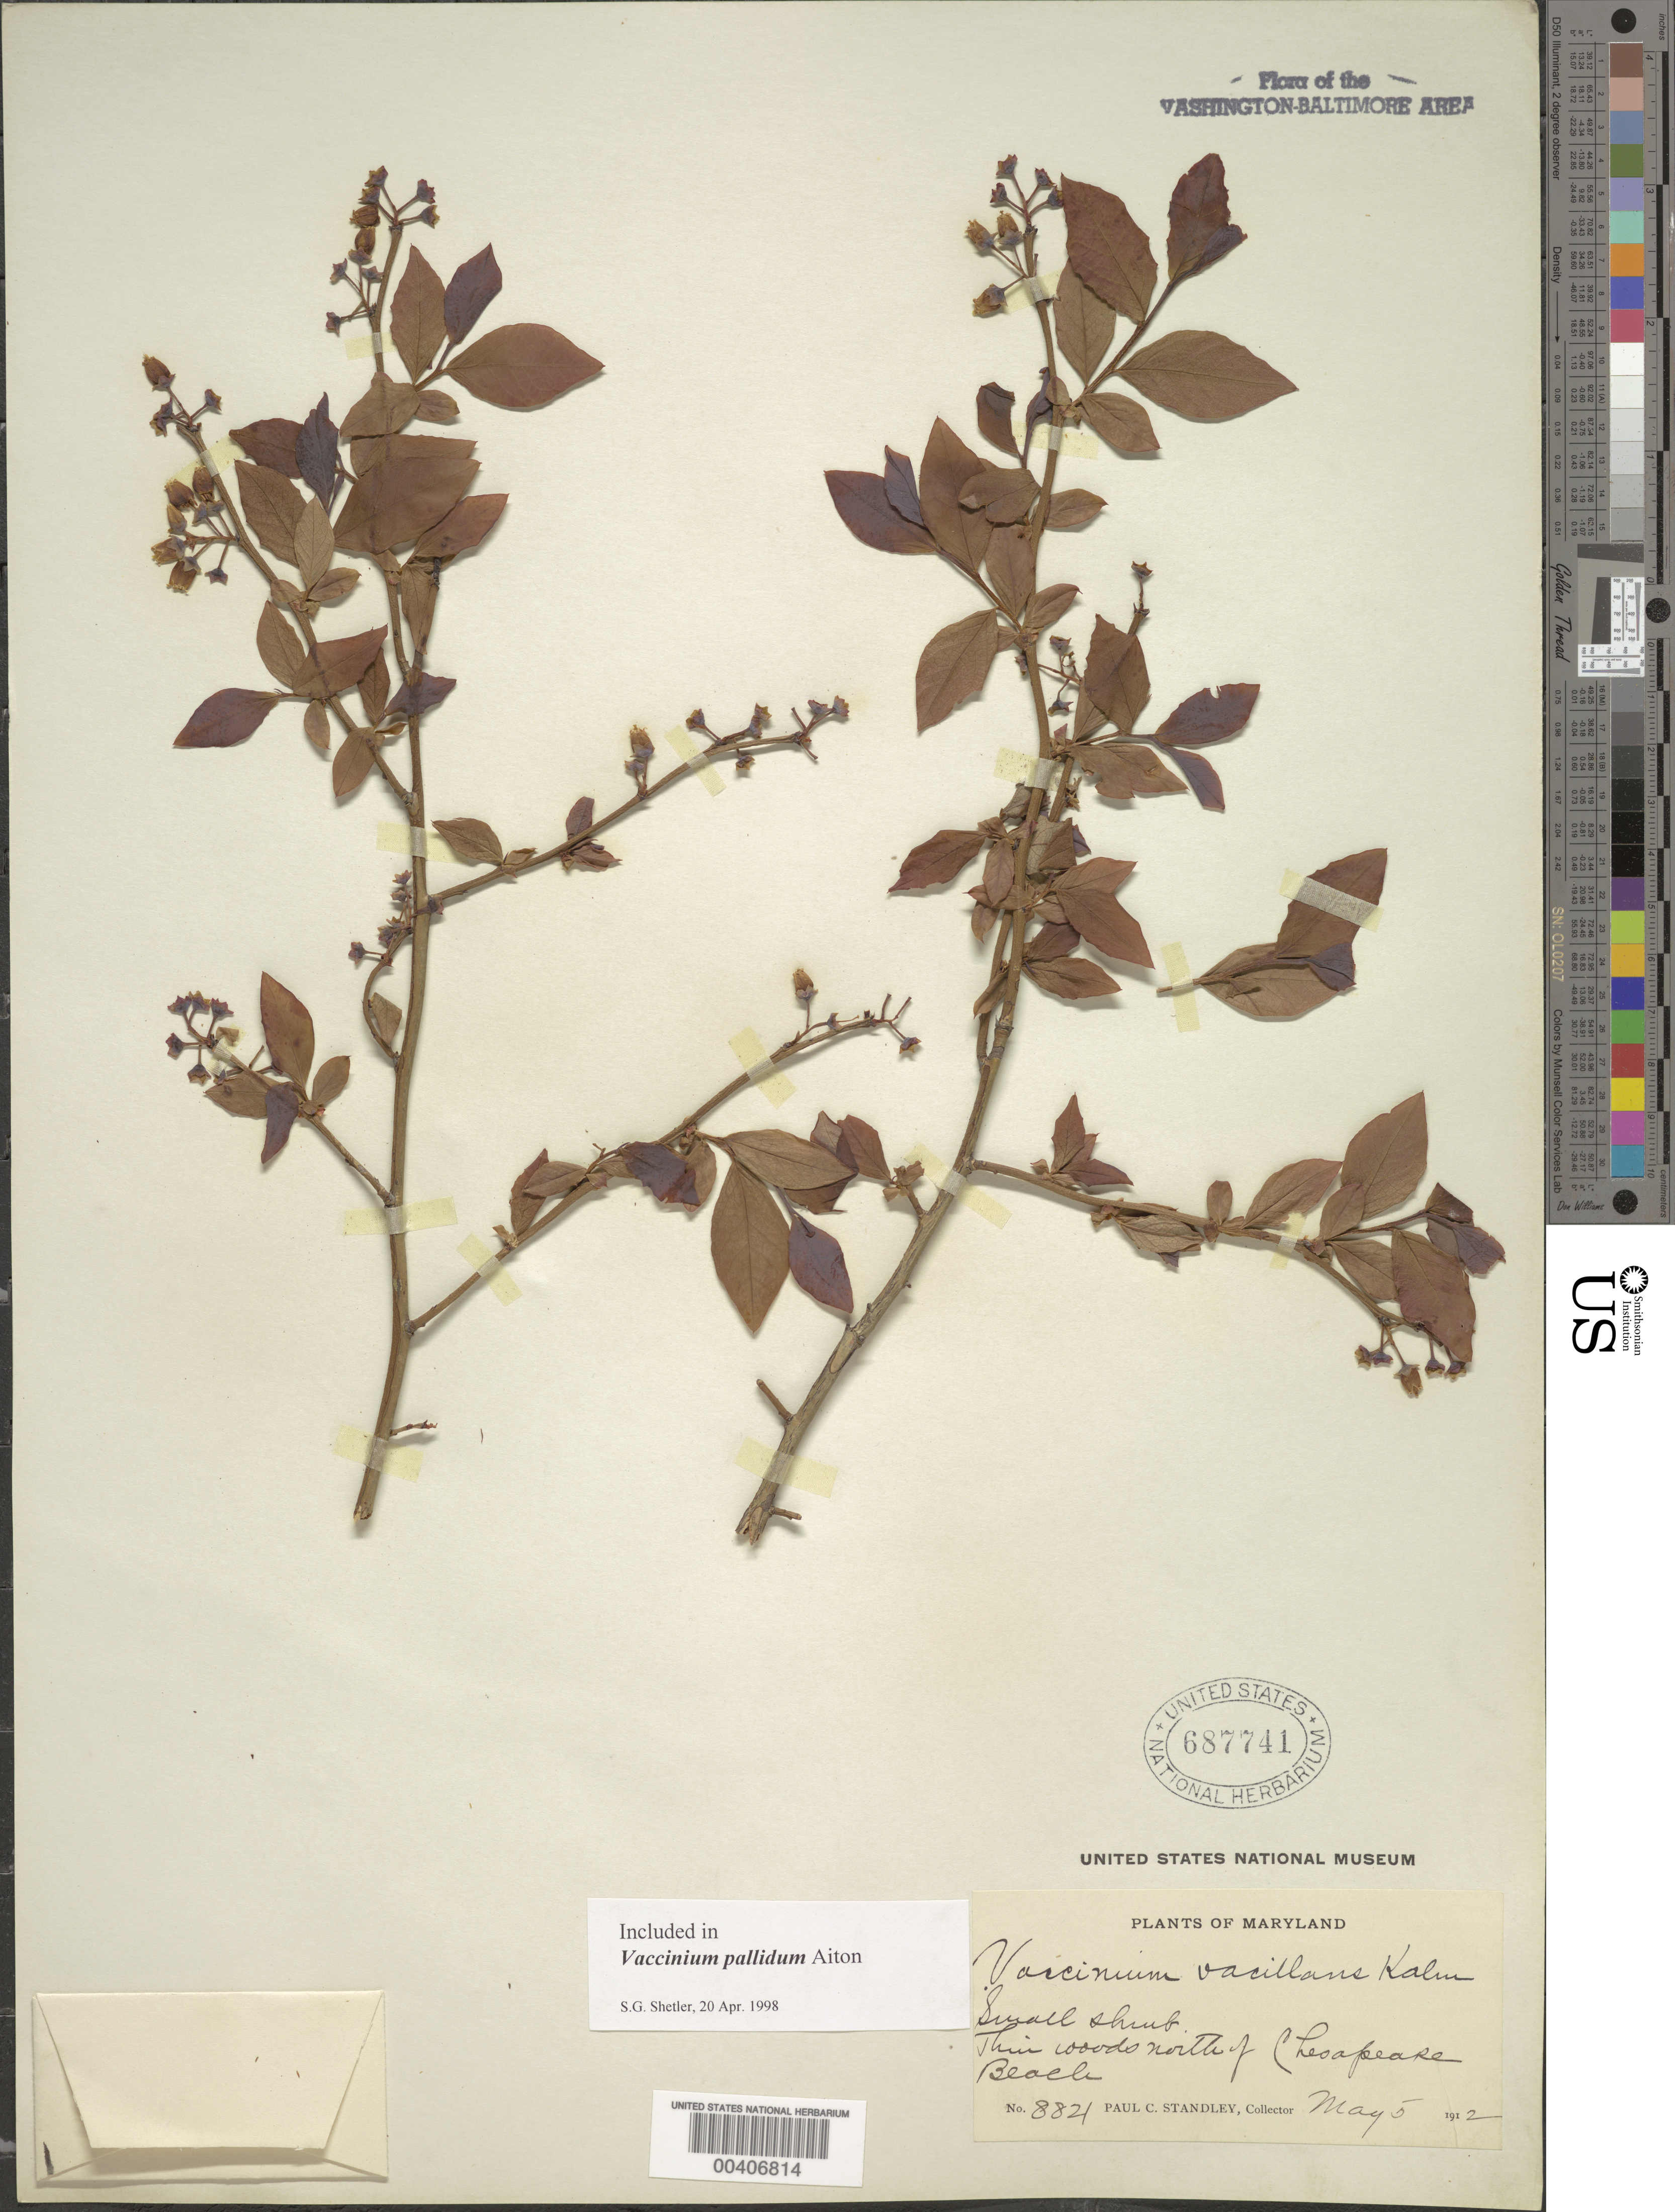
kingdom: Plantae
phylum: Tracheophyta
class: Magnoliopsida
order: Ericales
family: Ericaceae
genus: Vaccinium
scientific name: Vaccinium pallidum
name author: Aiton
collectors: P. C. Standley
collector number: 8821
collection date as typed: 05 May 1912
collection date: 1912-05-05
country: United States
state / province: Maryland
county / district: Calvert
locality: North of Chesapeake Beach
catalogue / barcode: US 687741